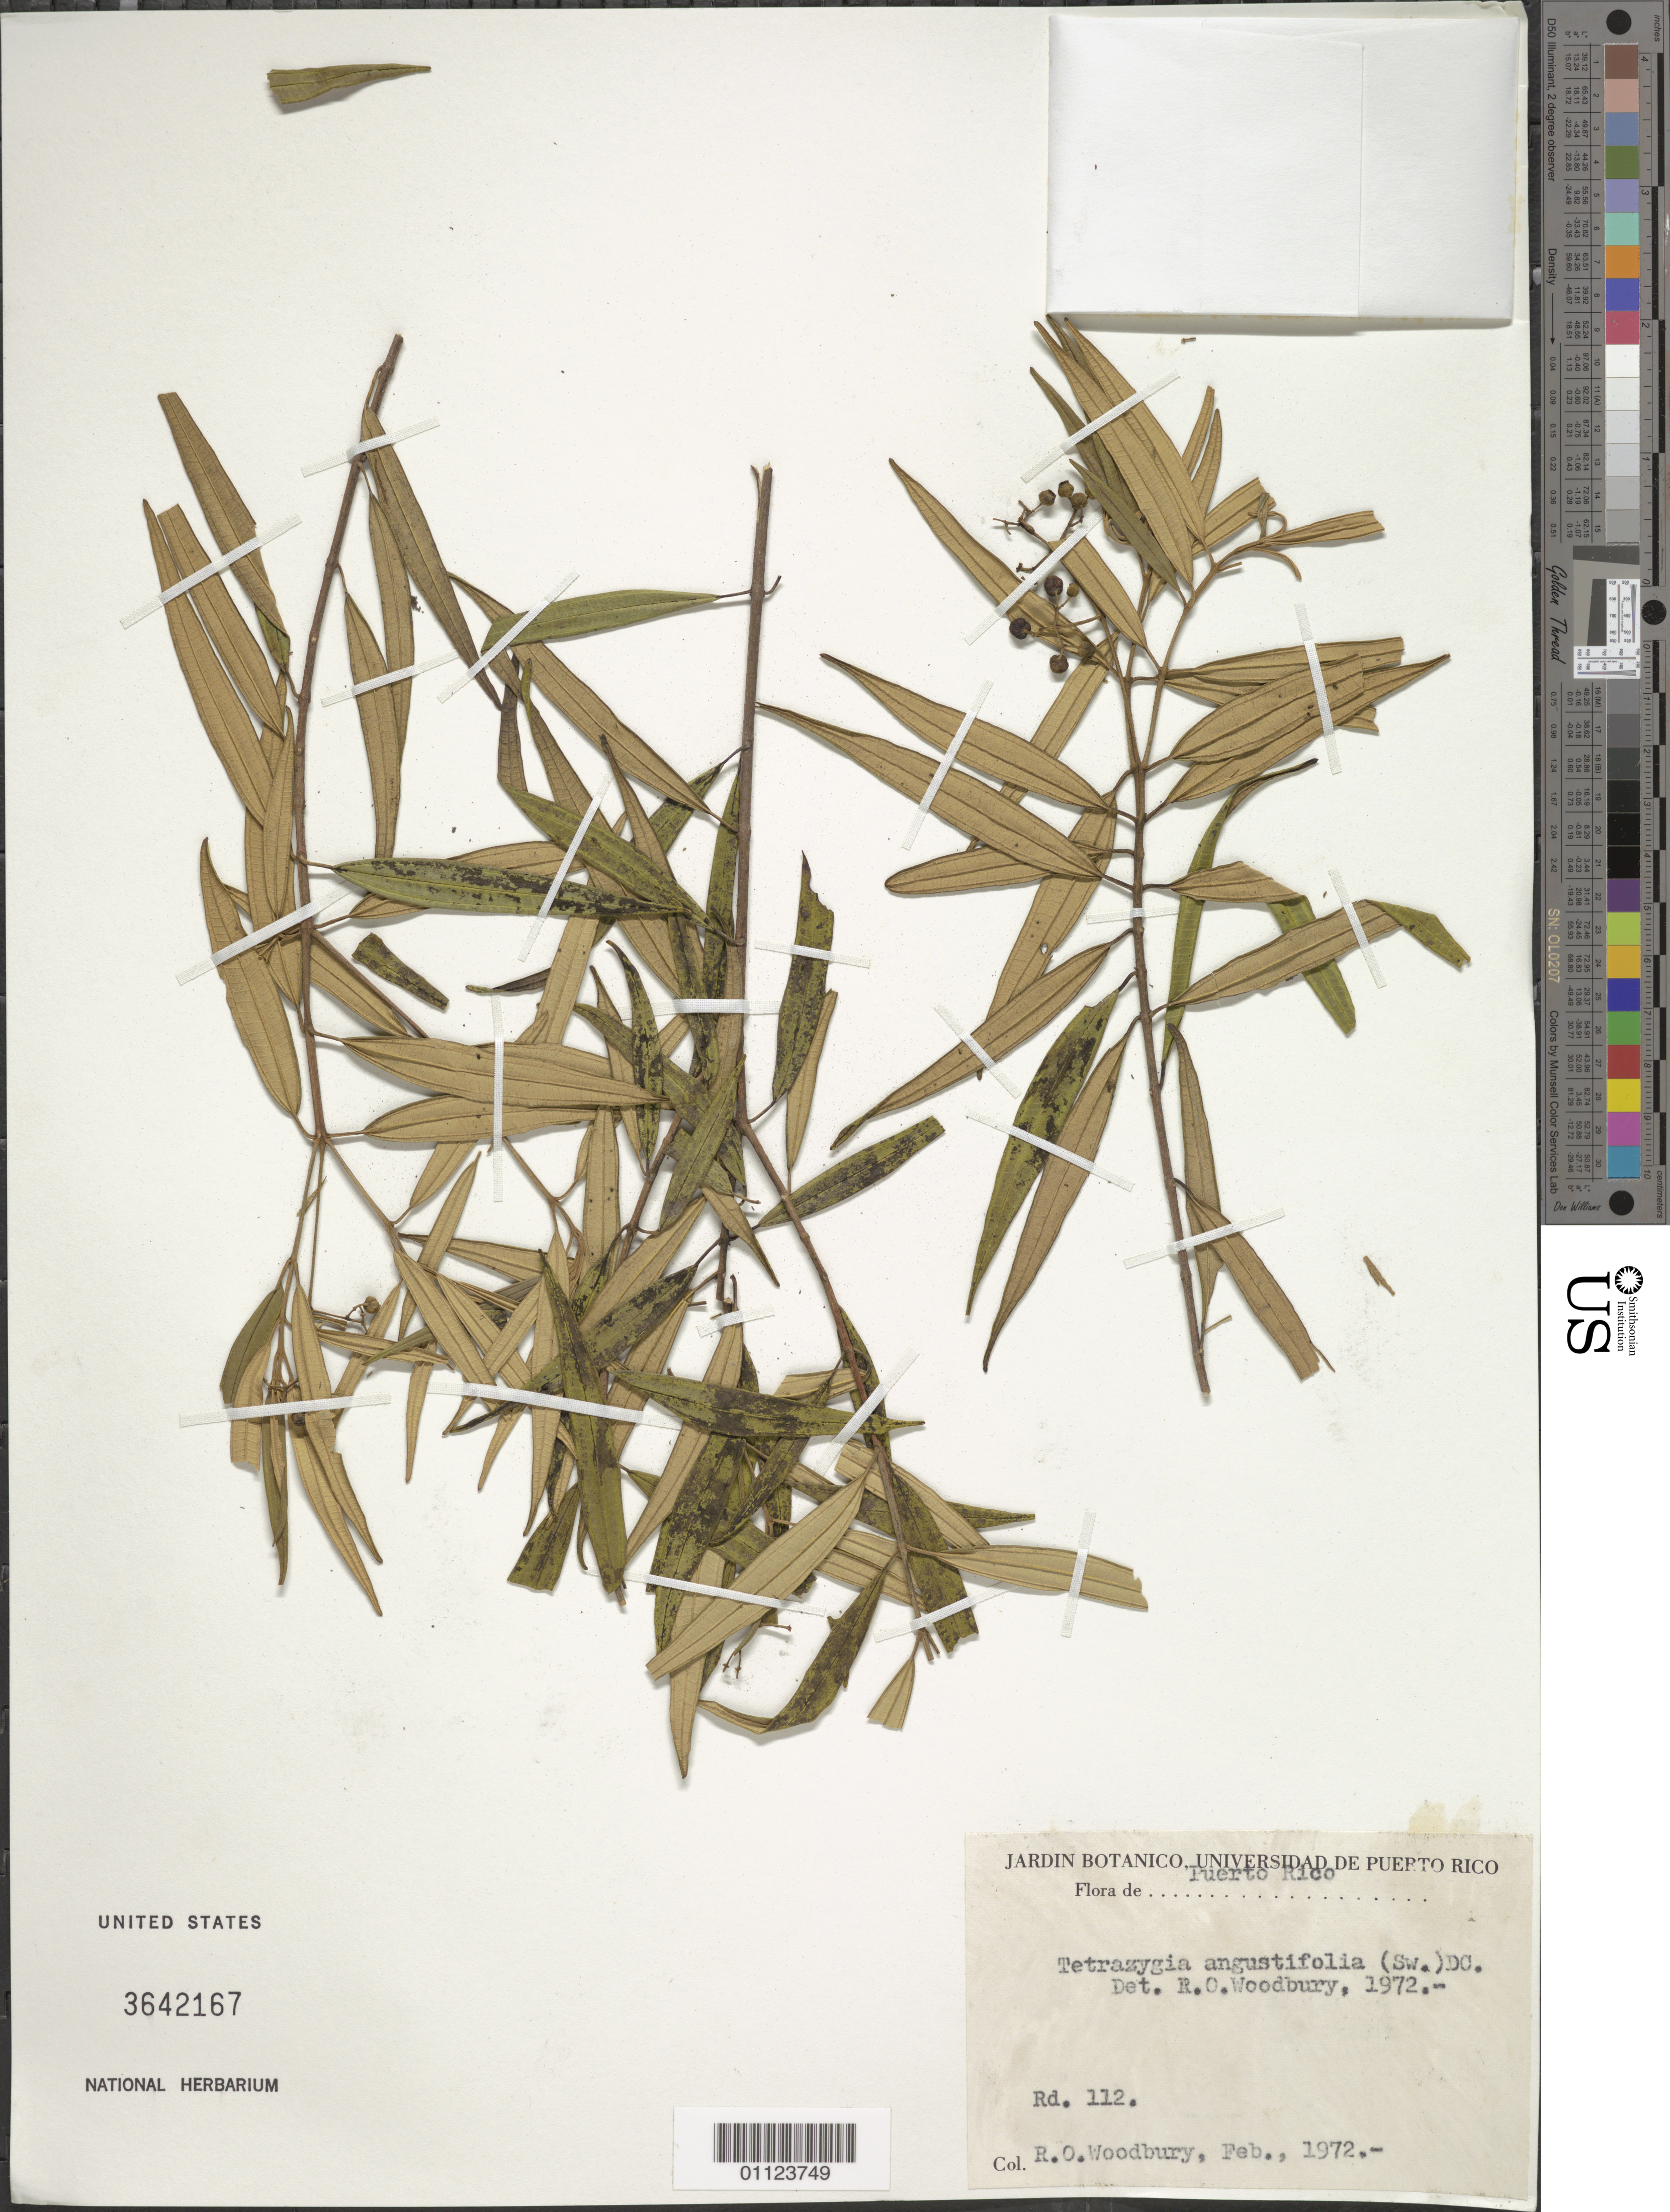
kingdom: Plantae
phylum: Tracheophyta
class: Magnoliopsida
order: Myrtales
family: Melastomataceae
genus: Tetrazygia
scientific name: Tetrazygia angustifolia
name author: (Sw.) DC.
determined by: Woodbury, R. O.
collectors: R. O. Woodbury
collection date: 1972-02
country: Puerto Rico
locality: Rd. 112.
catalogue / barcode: US 3642167